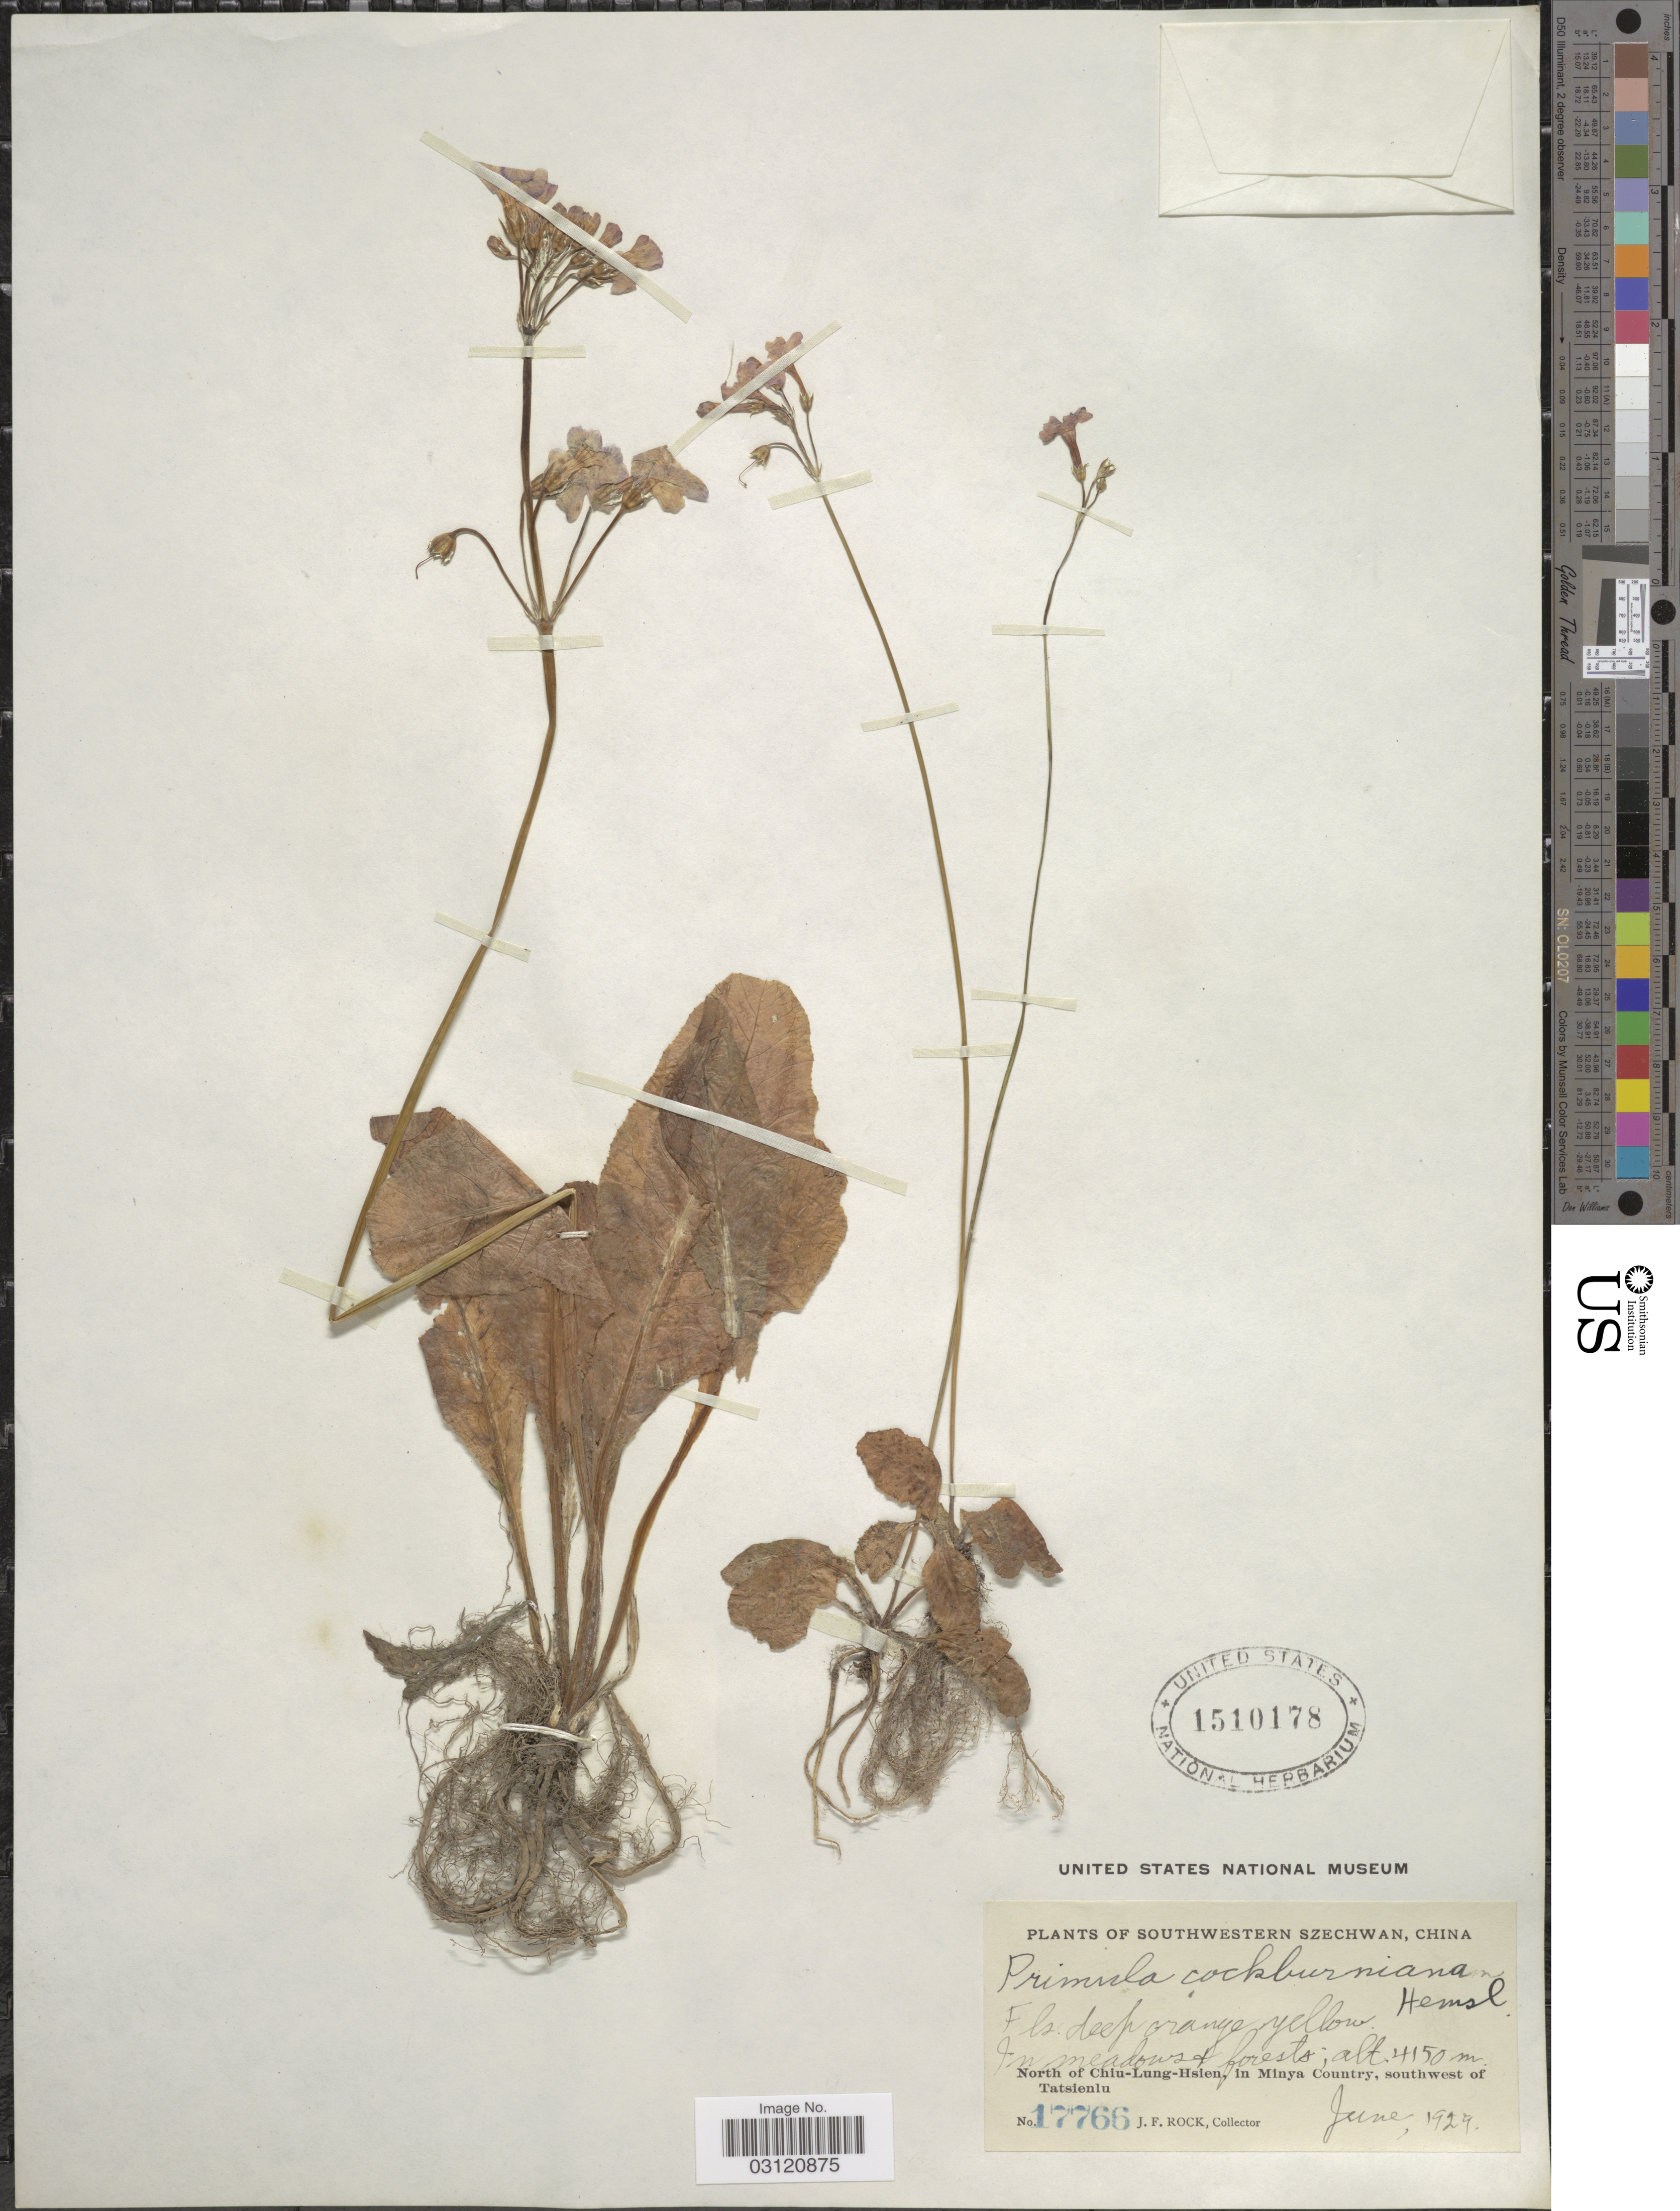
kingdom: Plantae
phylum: Tracheophyta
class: Magnoliopsida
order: Ericales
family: Primulaceae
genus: Primula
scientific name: Primula cockburniana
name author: Hemsl.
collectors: J. Rock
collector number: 17766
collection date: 1929-06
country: China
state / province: Sichuan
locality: Southwestern Szechwan. North of Chiu-Lung-Hsien, in Linya Country, southwest of Tatsienlu.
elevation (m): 4150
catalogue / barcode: US 1510178